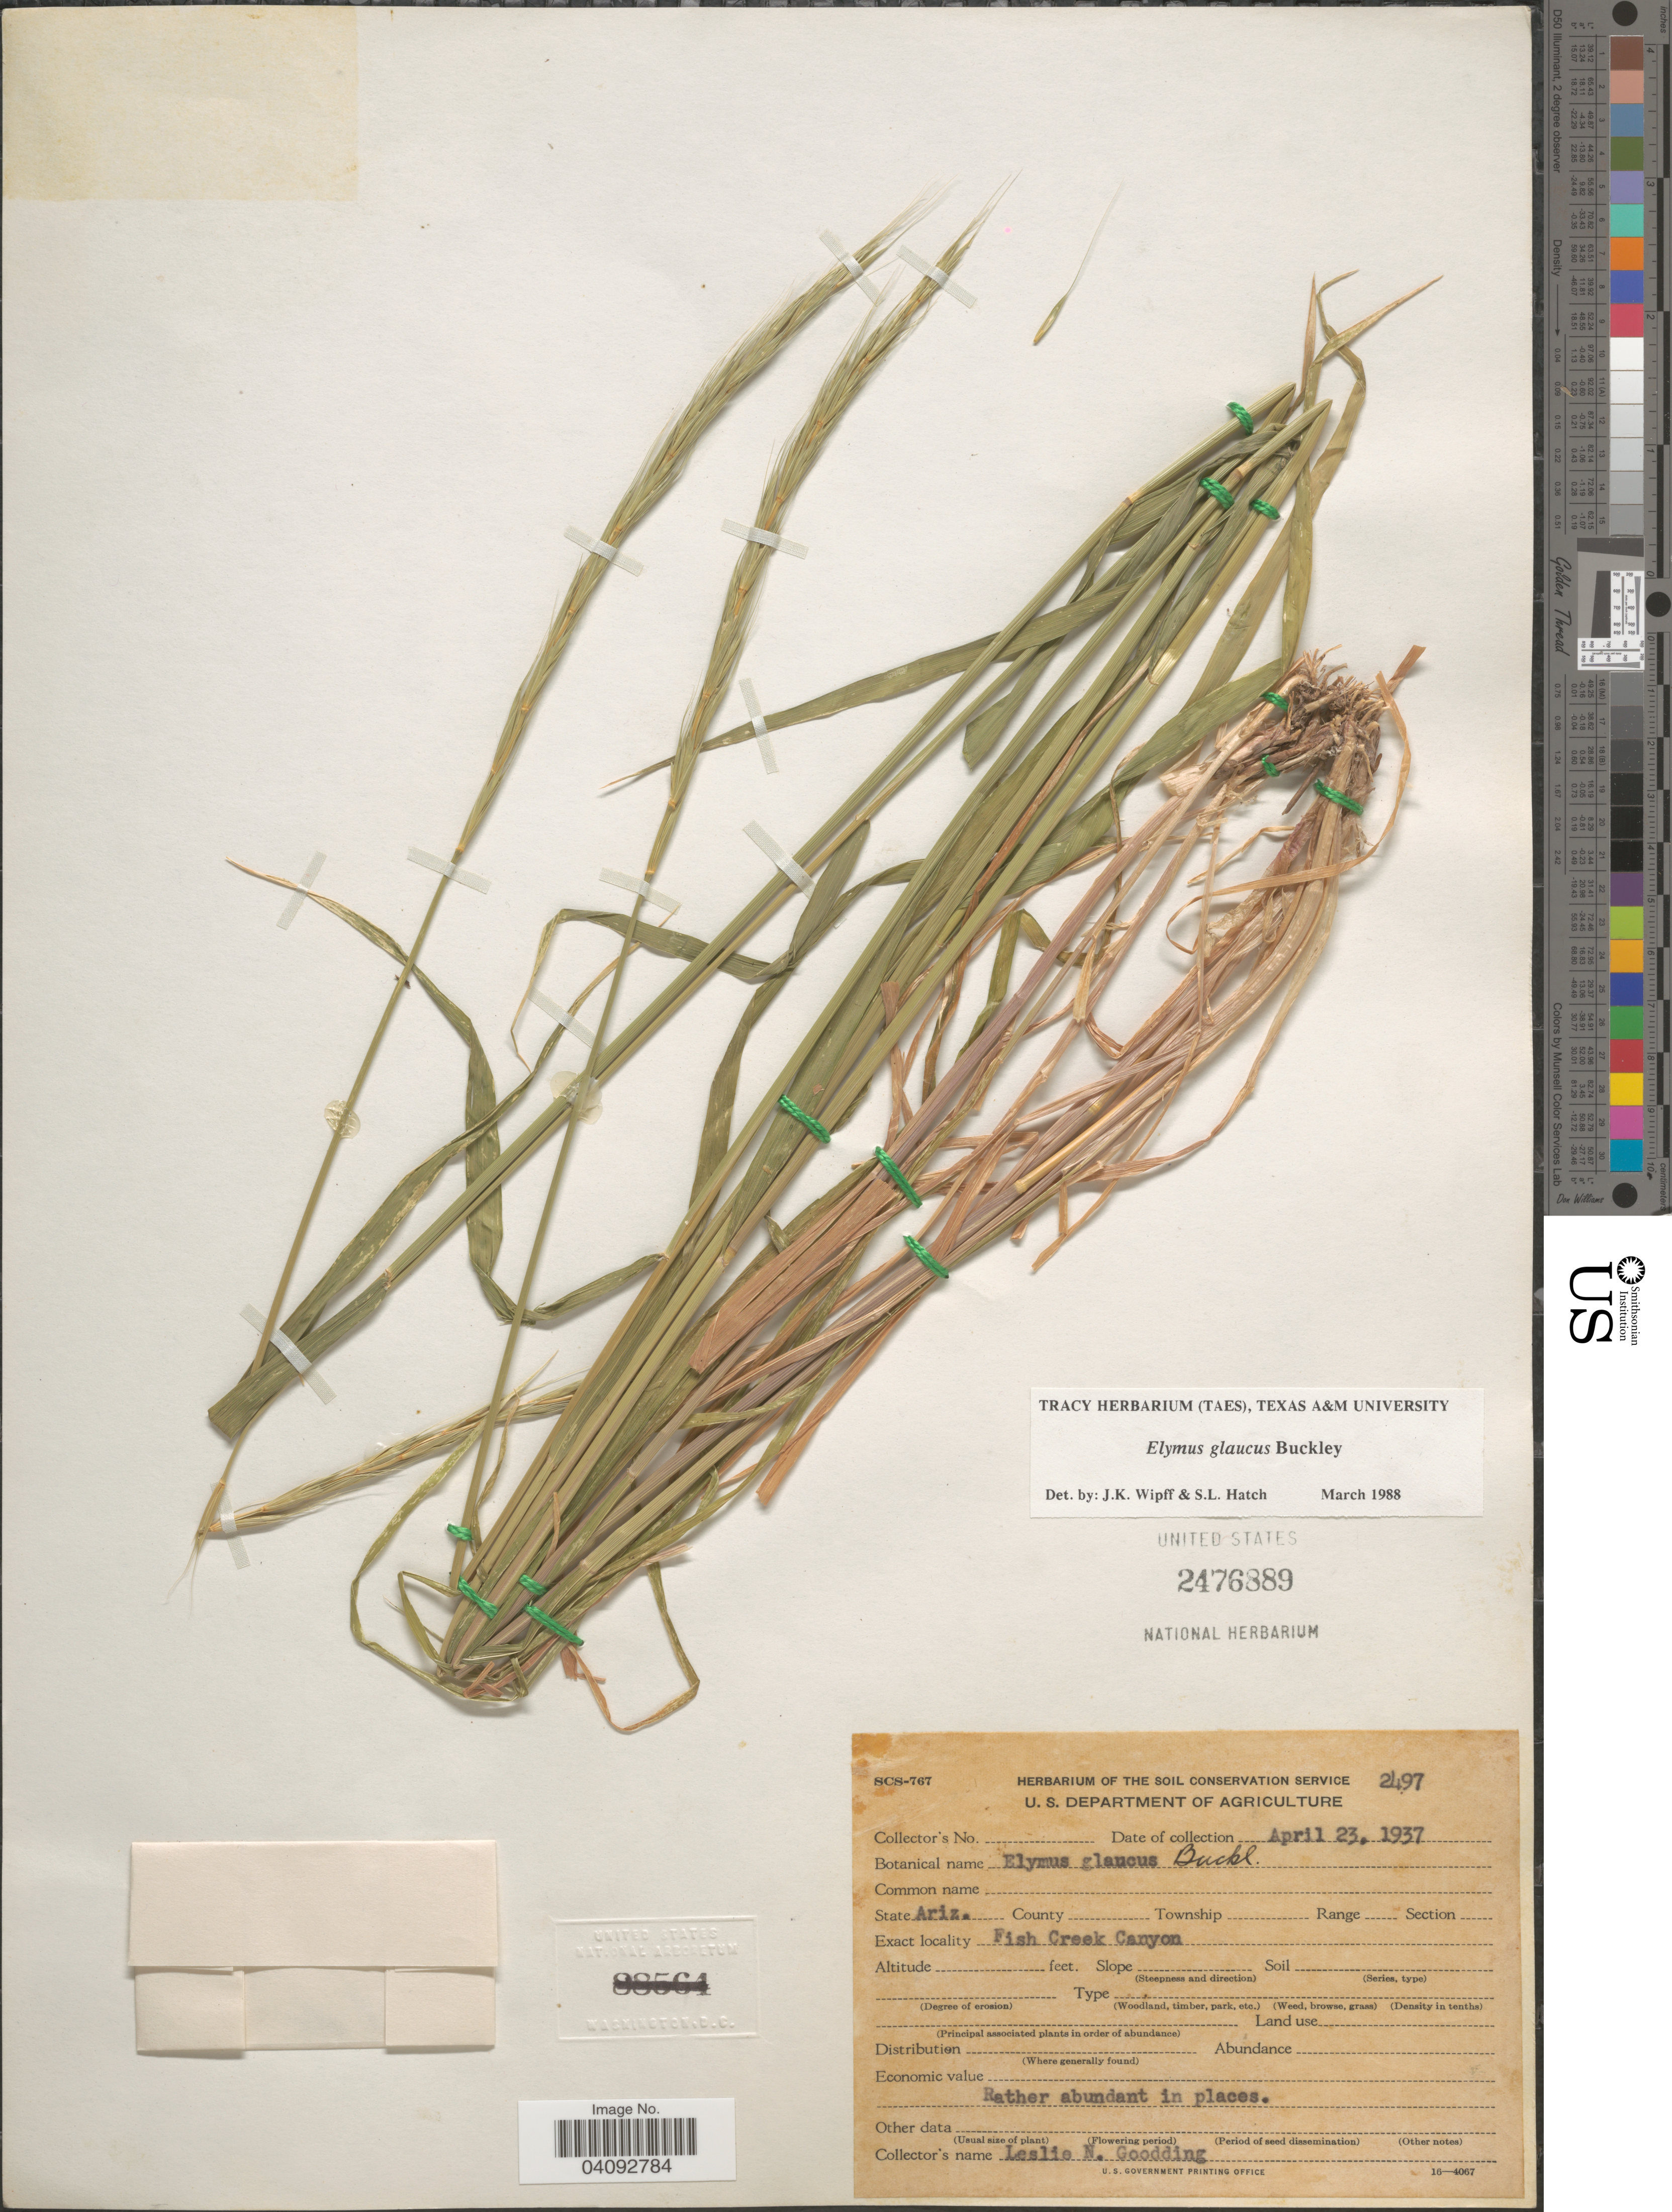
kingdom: Plantae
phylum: Tracheophyta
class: Liliopsida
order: Poales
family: Poaceae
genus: Elymus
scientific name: Elymus glaucus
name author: Buckley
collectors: L. N. Goodding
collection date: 1937-04-23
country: United States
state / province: Arizona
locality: Fish Creek Canyon.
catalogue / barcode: US 2476889